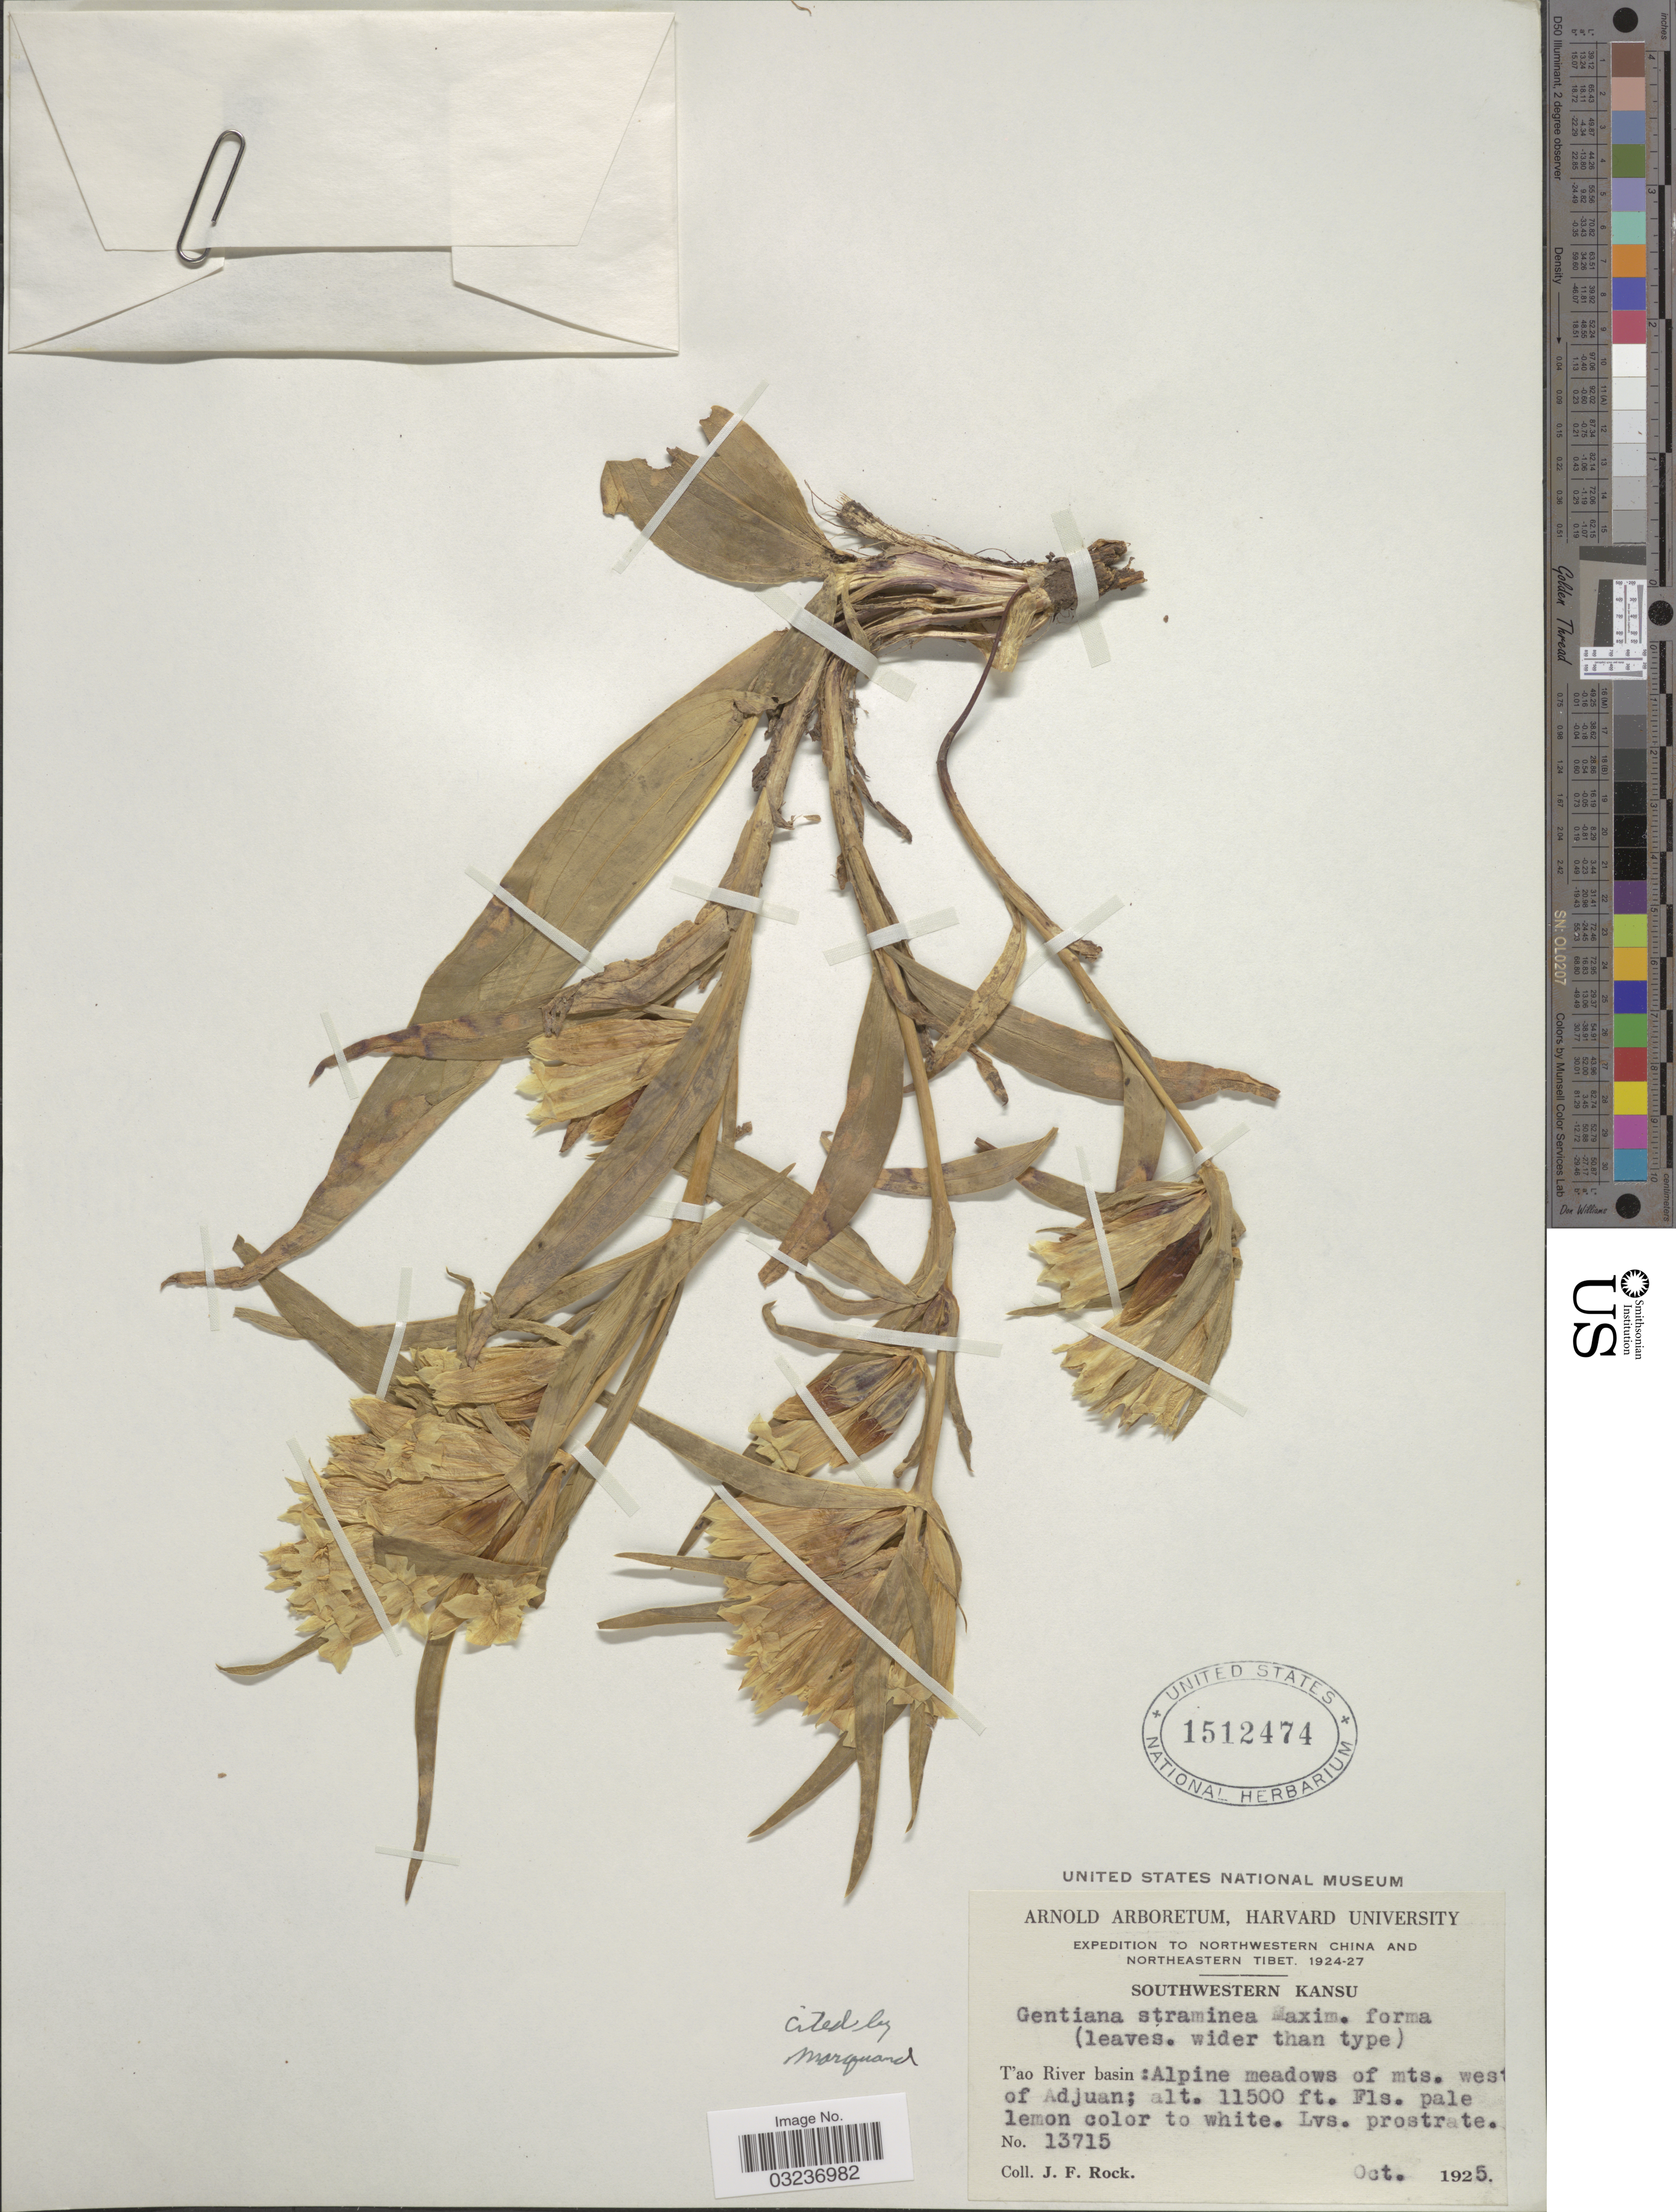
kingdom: Plantae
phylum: Tracheophyta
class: Magnoliopsida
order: Gentianales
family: Gentianaceae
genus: Gentiana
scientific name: Gentiana straminea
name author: Maxim.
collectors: J. Rock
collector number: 13715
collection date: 1925-10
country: China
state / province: Gansu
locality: Northwestern China and Northeastern Tibet, Southwestern Kansu, T'ao River basin: Alpine meadows of mts. west of Adjuan.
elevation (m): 3505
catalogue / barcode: US 1512474